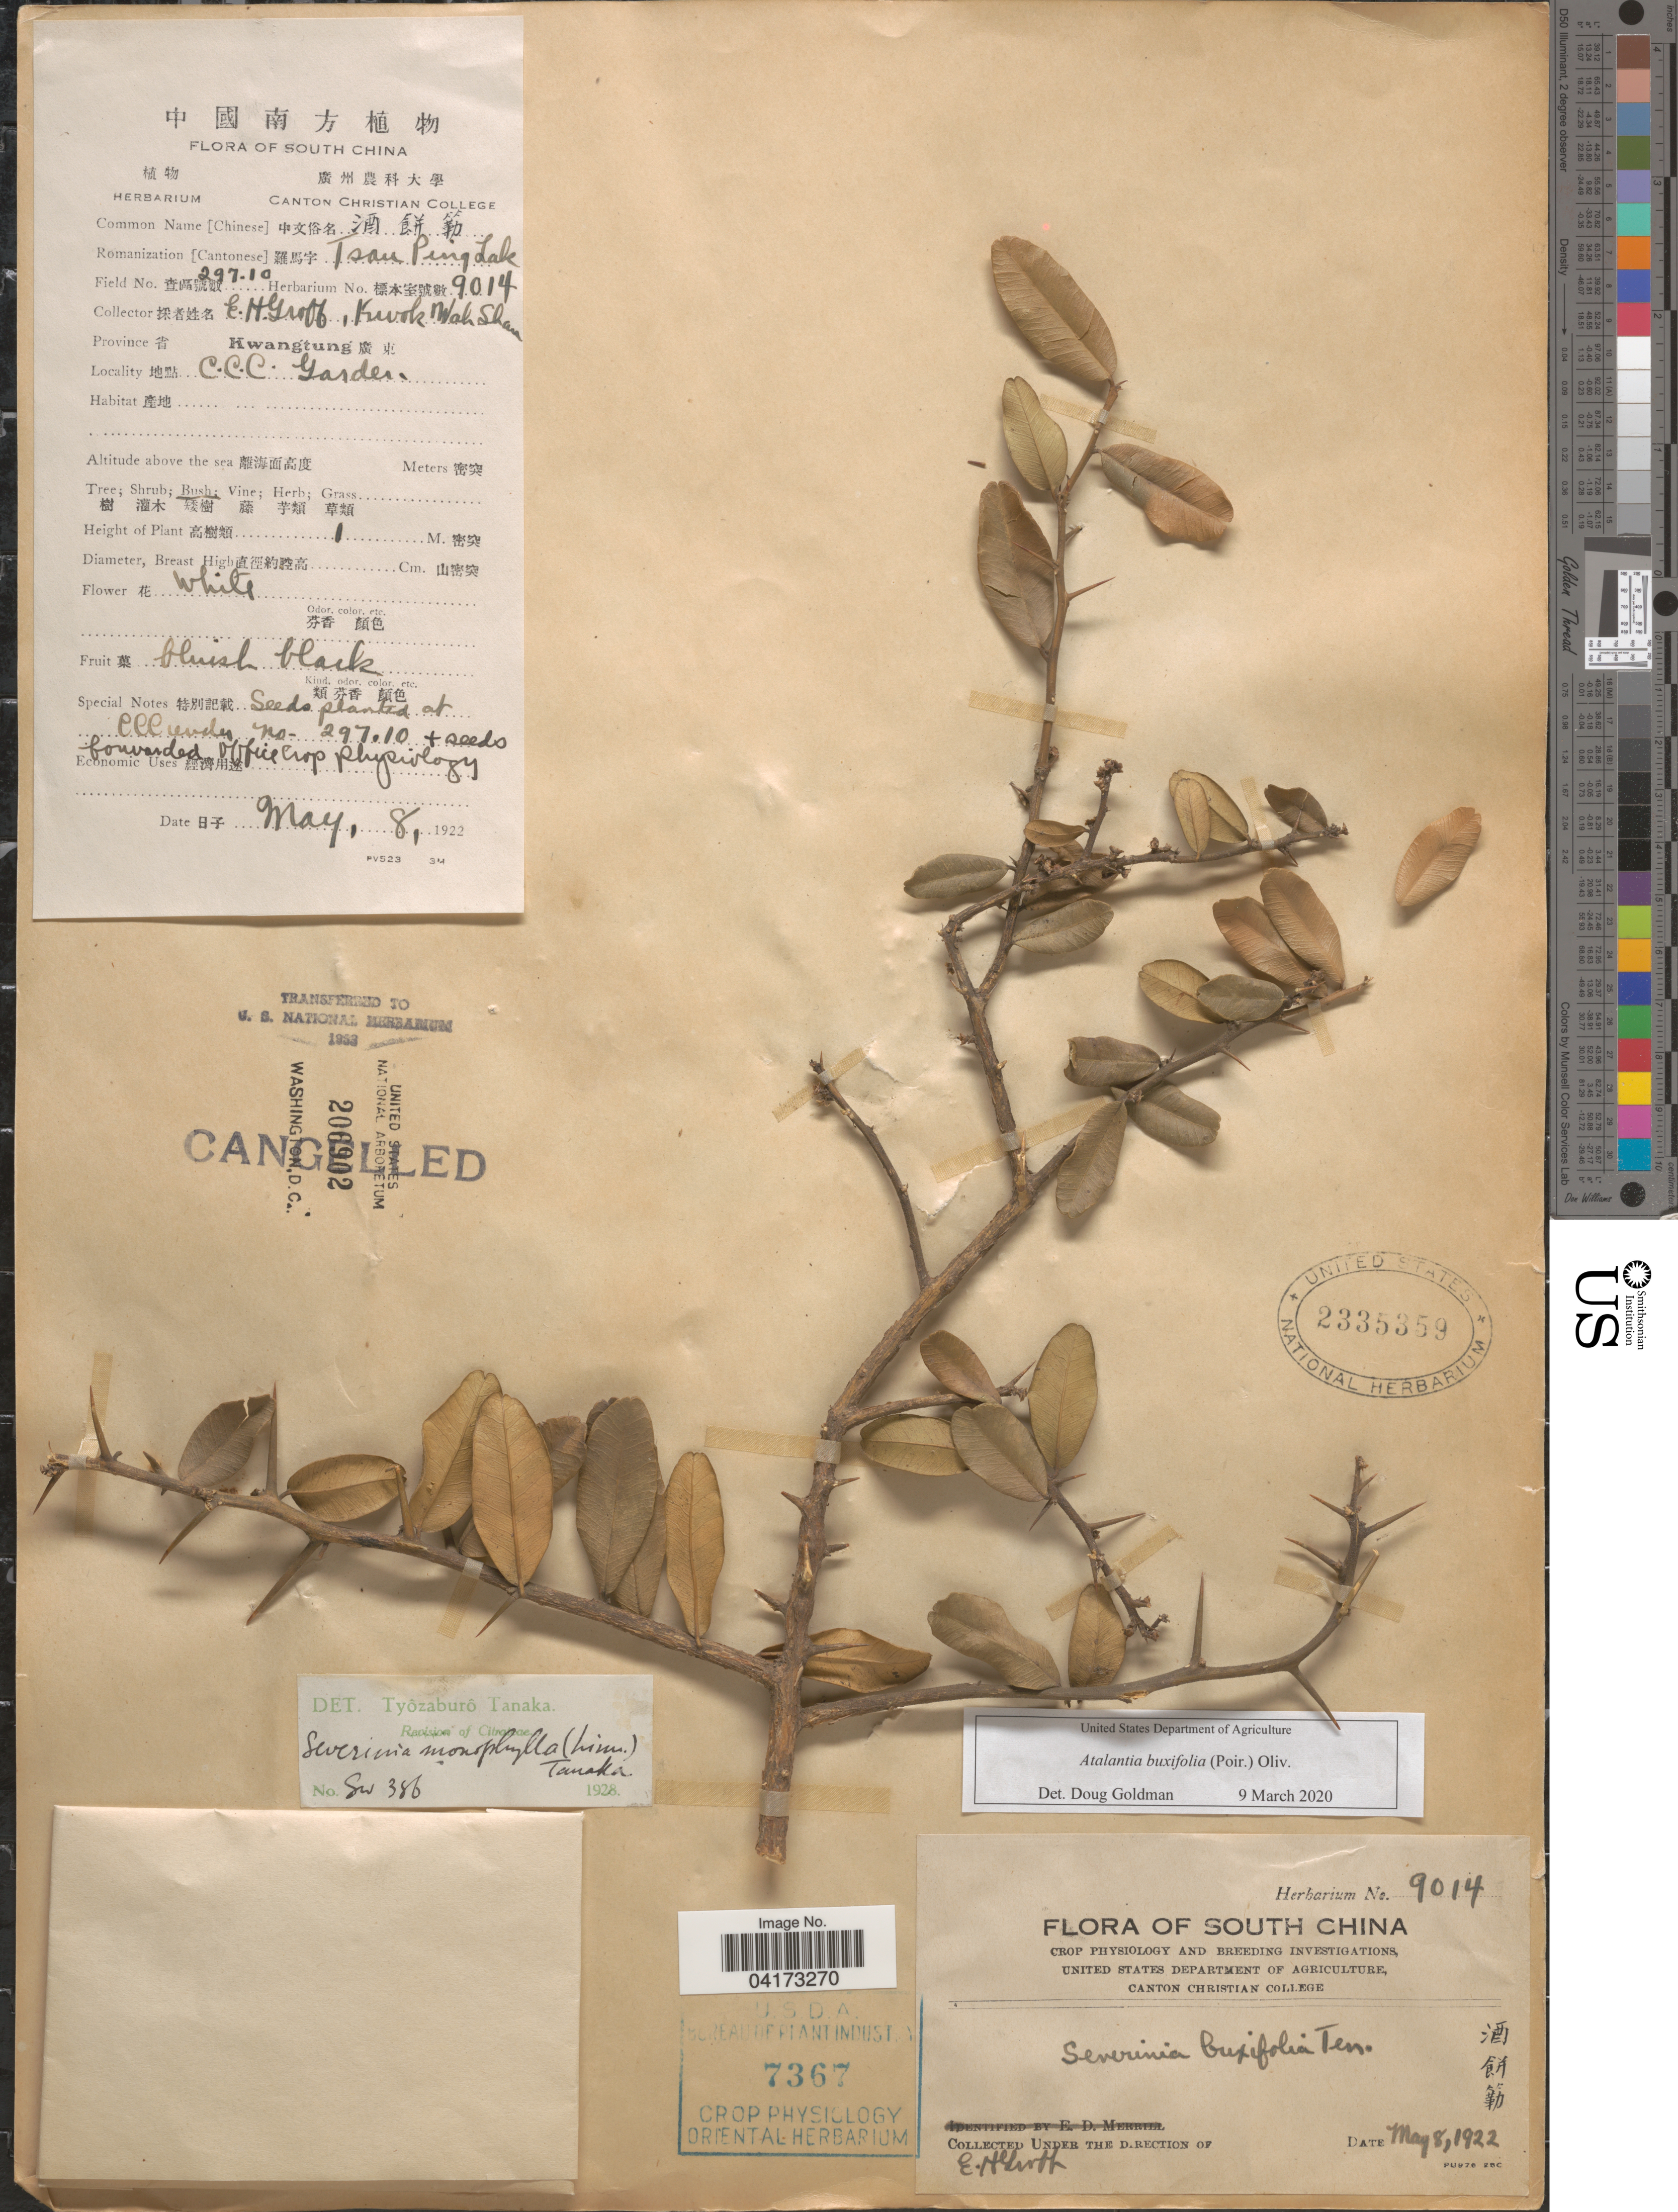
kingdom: Plantae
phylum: Tracheophyta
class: Magnoliopsida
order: Sapindales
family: Rutaceae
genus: Atalantia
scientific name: Atalantia buxifolia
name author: (Poir.) Oliv.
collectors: E. Groff & K. Wah Shan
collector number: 9014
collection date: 1922-05-08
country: China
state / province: Guangdong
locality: South China. Province Kwangtung. C.C.C. Garden.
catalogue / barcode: US 2335359